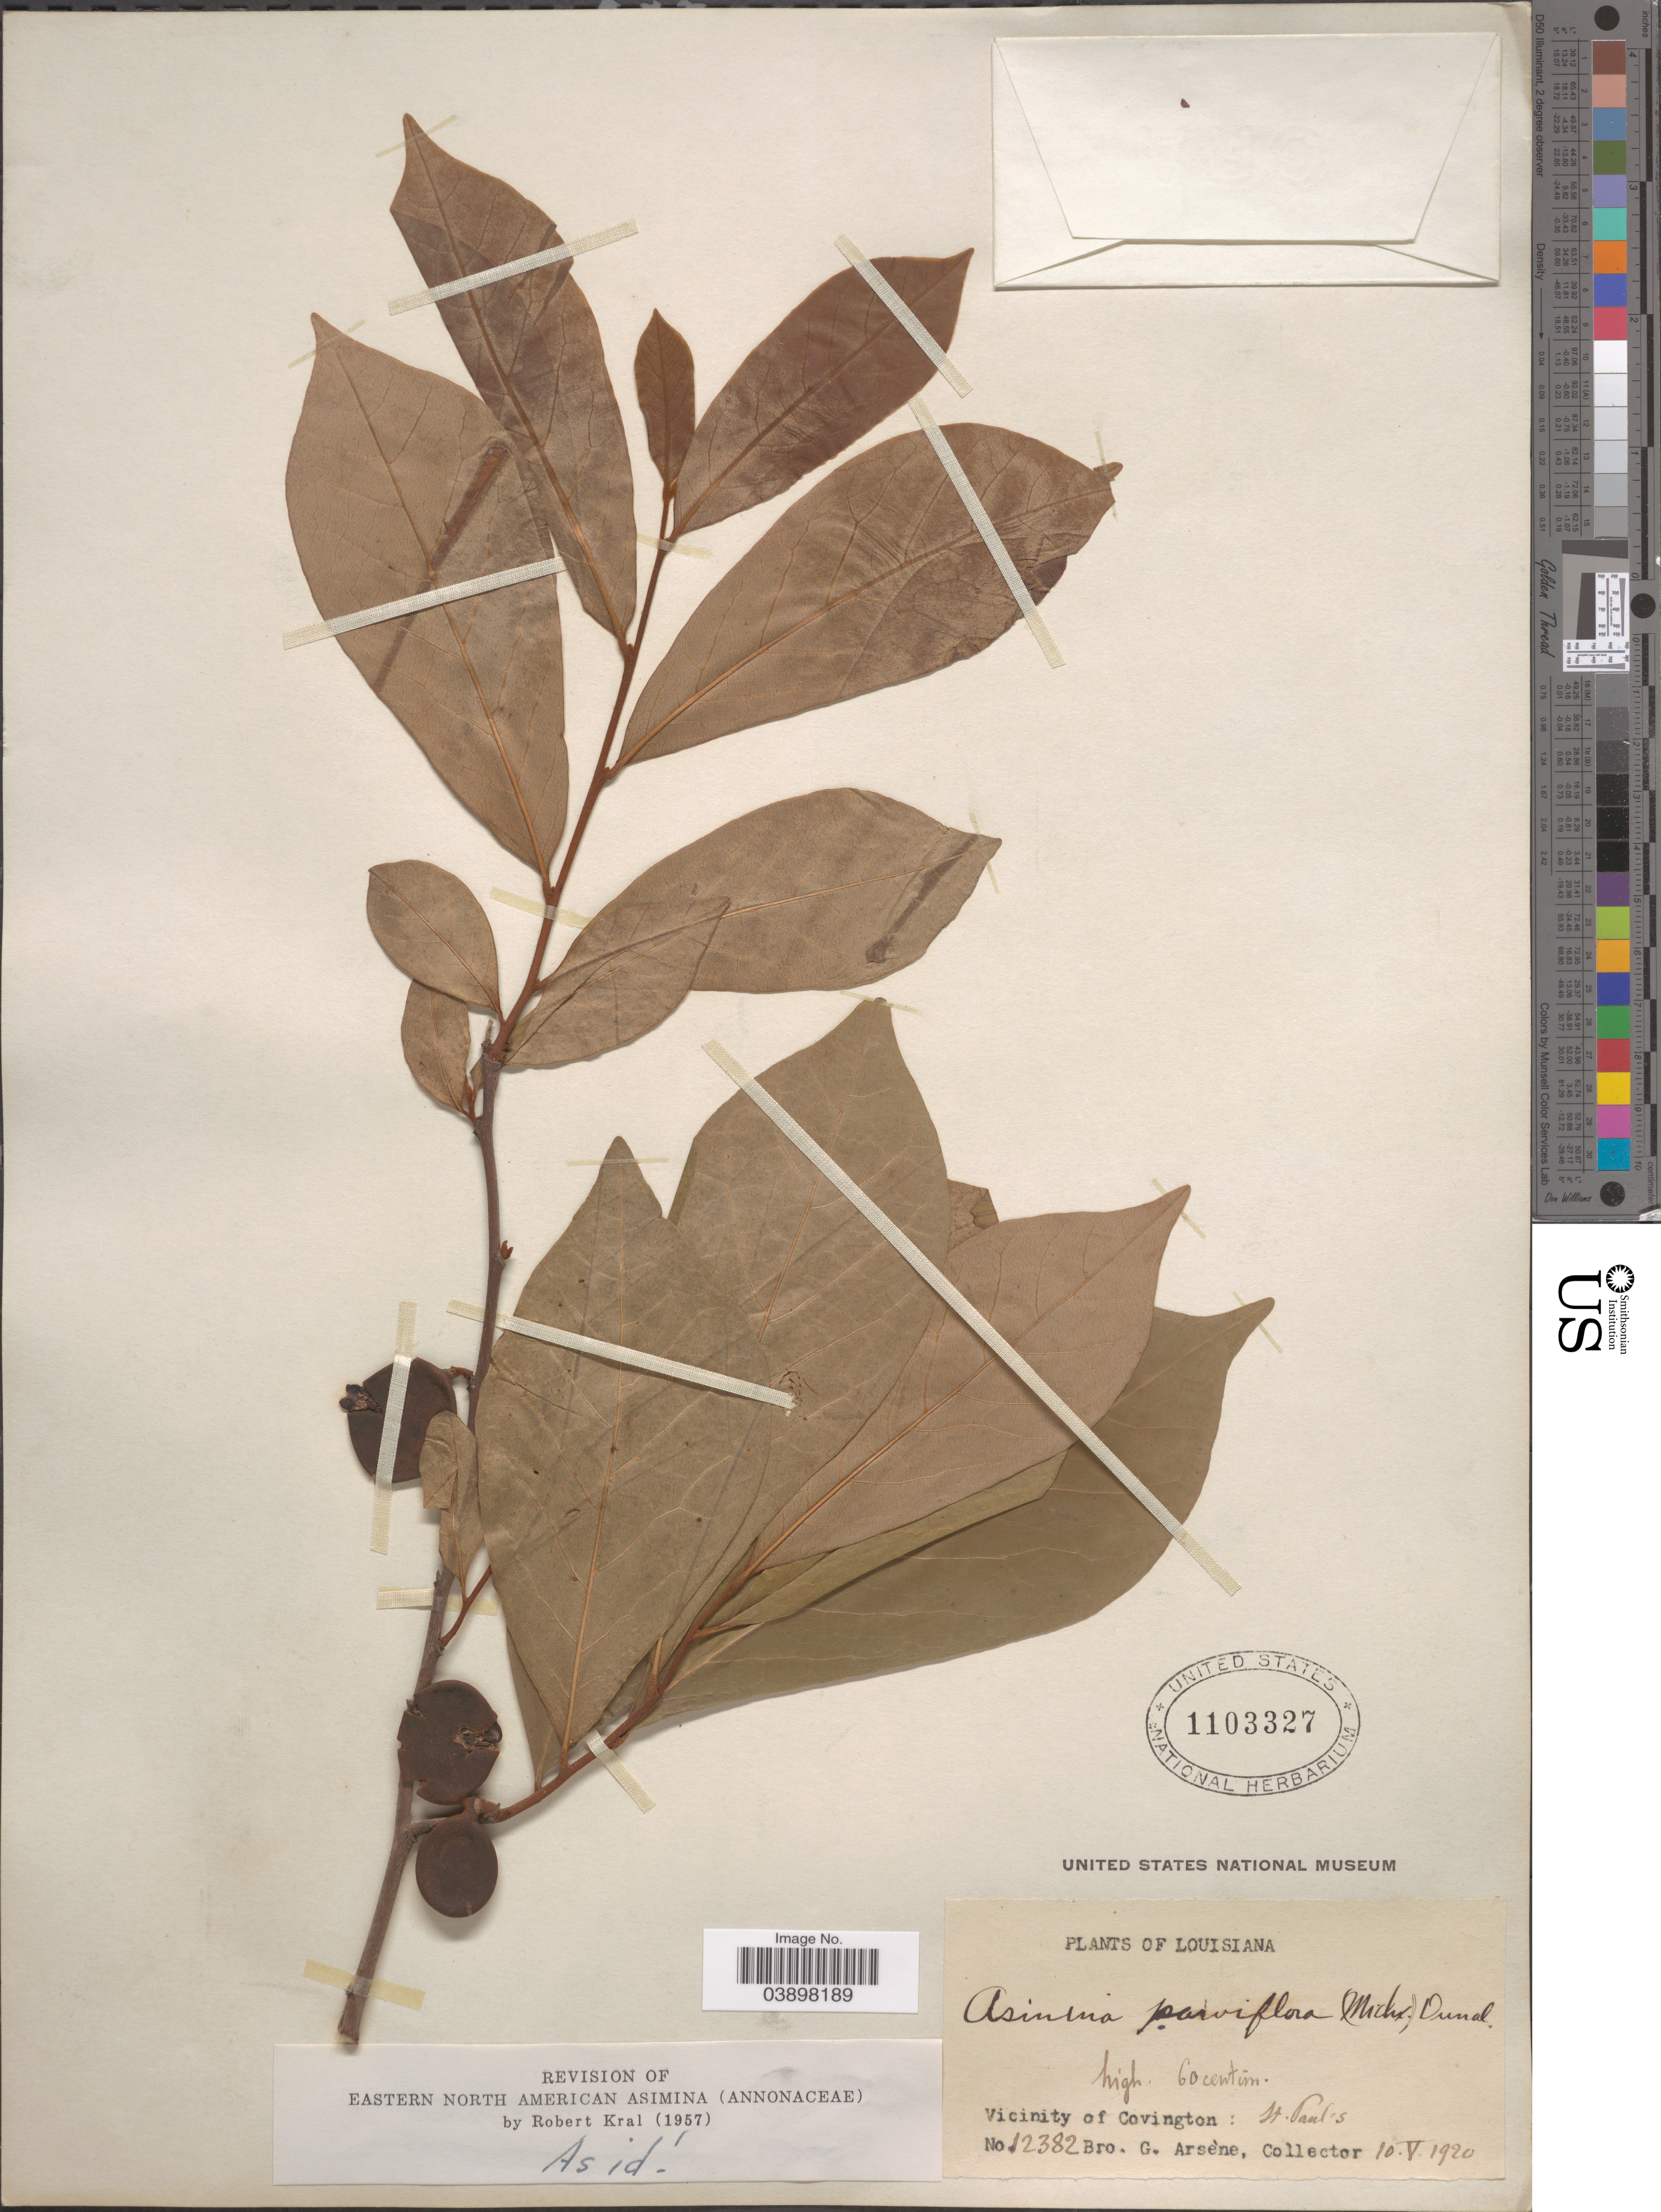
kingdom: Plantae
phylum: Tracheophyta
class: Magnoliopsida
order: Magnoliales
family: Annonaceae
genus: Asimina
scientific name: Asimina parviflora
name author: (Michx.) Dunal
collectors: Bro. G. Arsène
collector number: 12382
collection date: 1920-05-10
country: United States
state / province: Louisiana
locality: Vicinity of Covington: St. Paul's.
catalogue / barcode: US 1103327